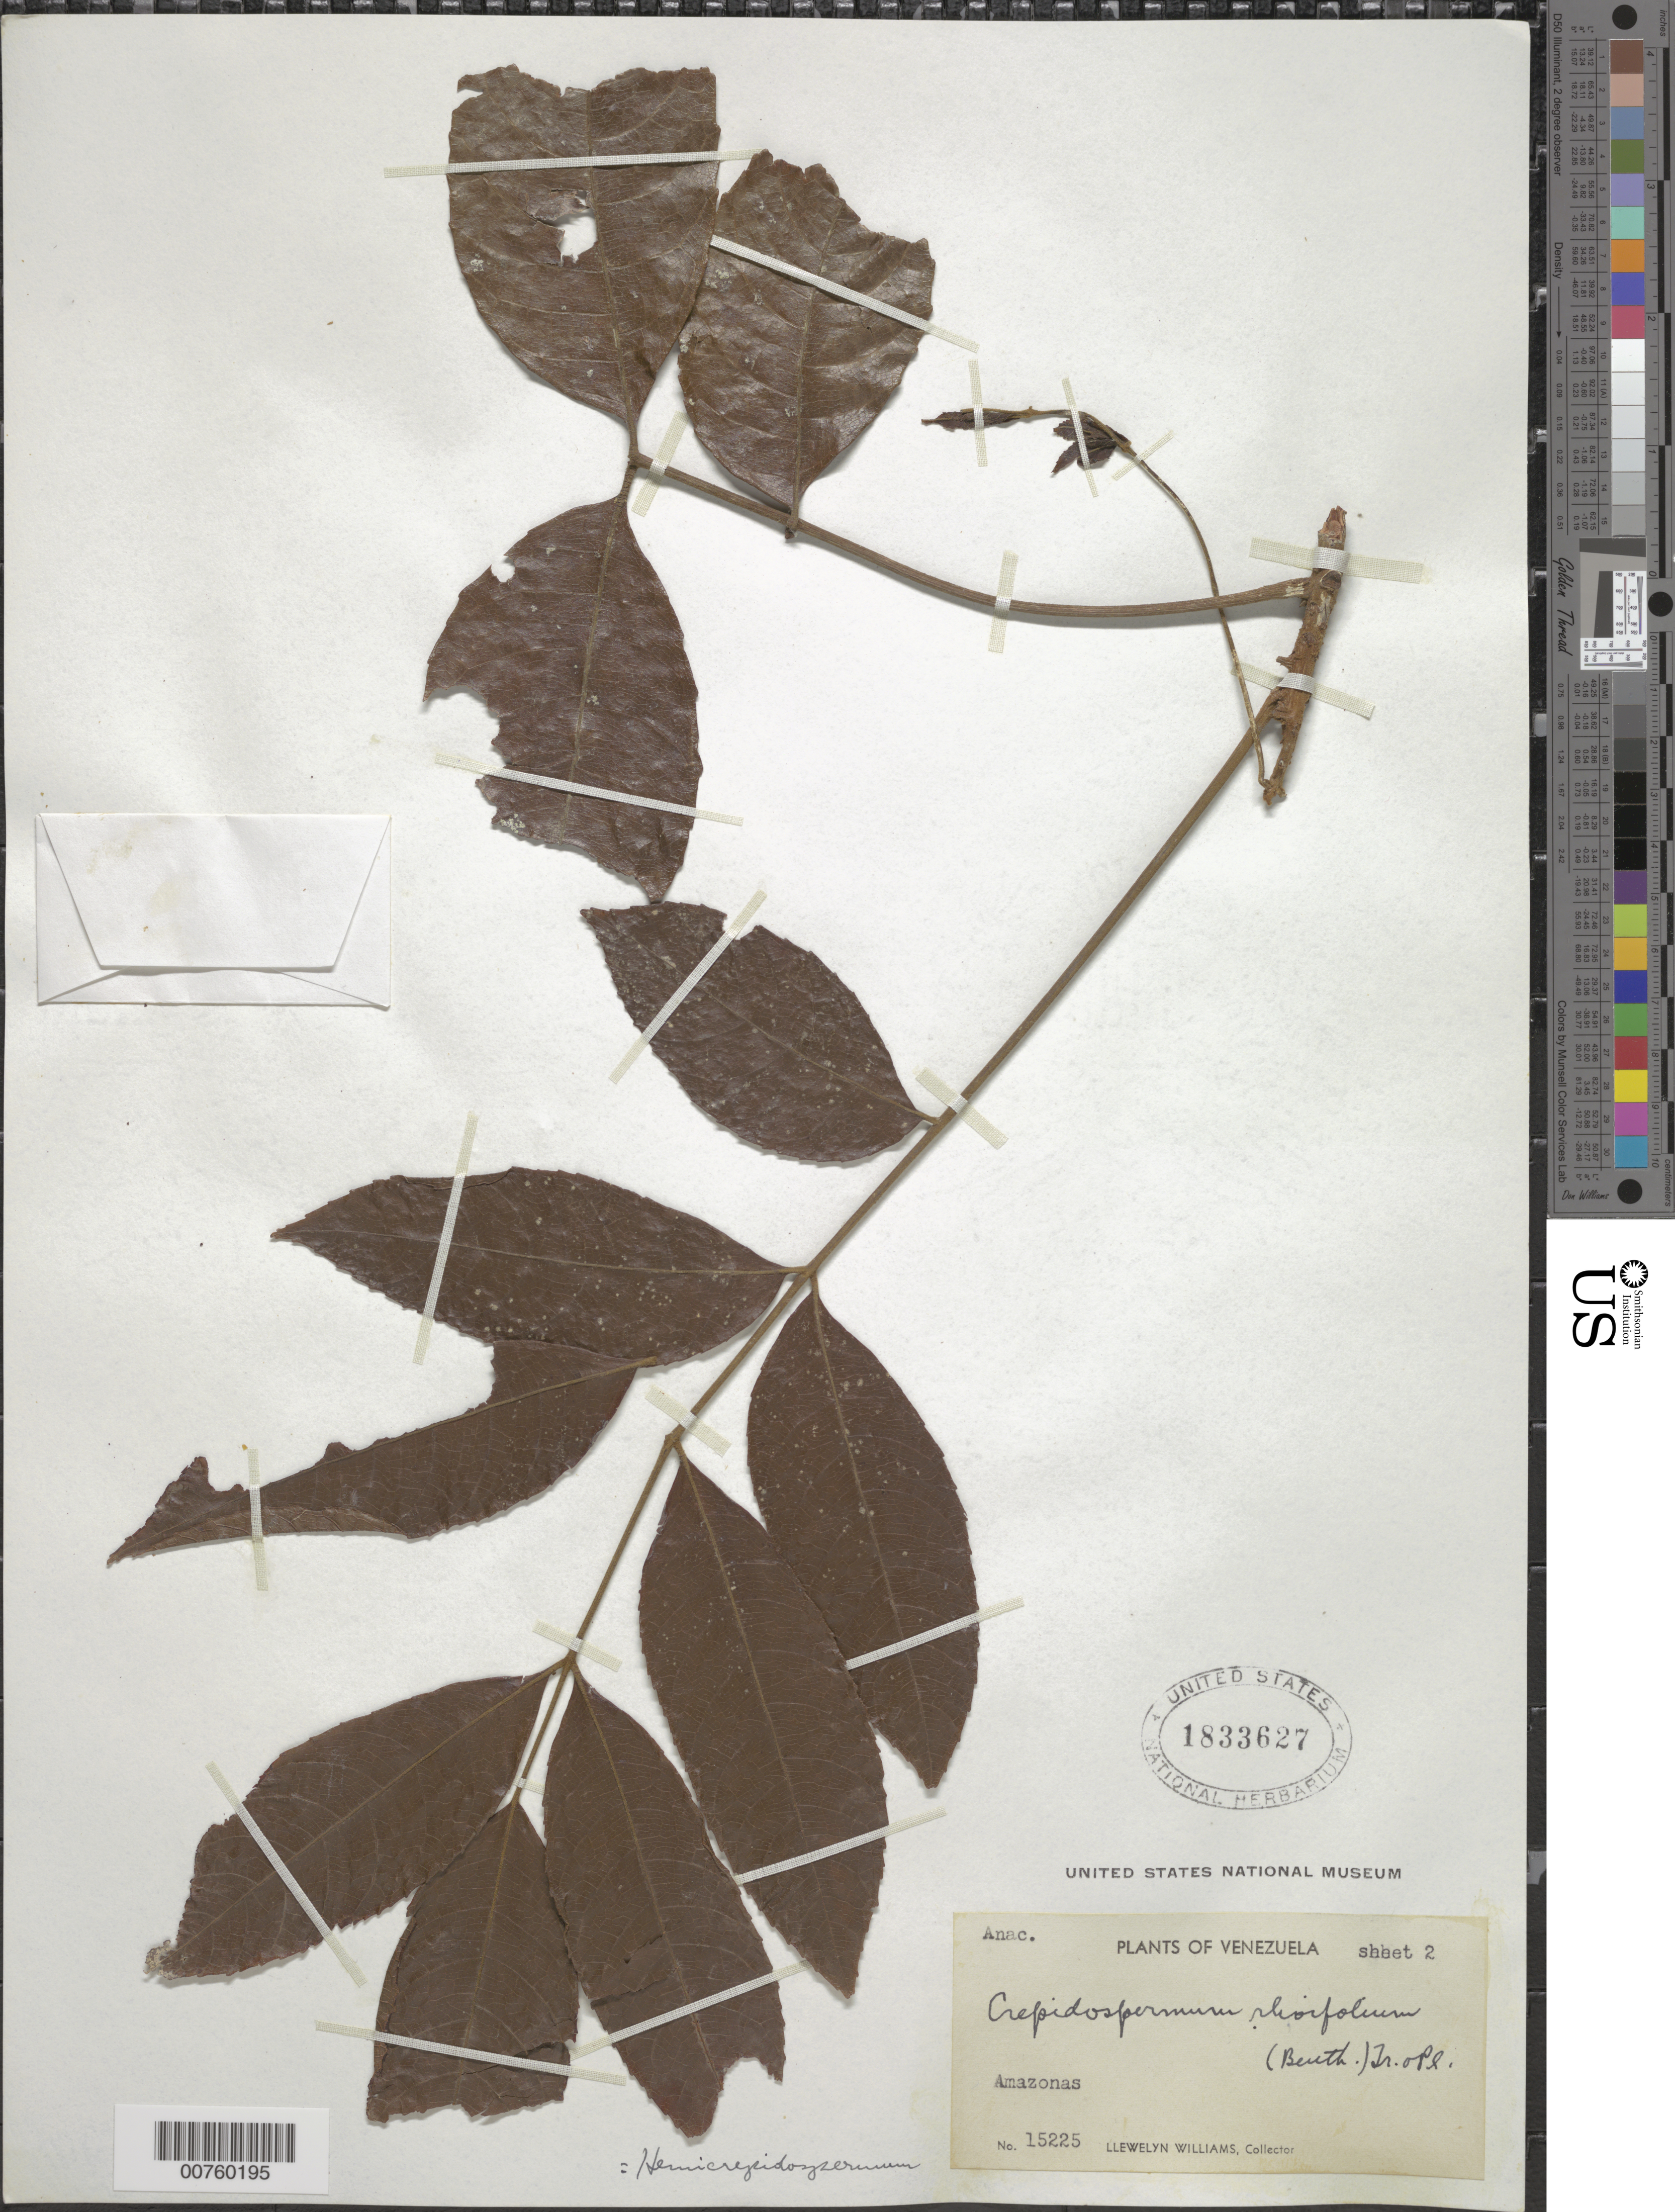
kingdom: Plantae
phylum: Tracheophyta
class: Magnoliopsida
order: Sapindales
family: Burseraceae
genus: Protium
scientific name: Protium rhoifolium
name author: (Benth.) Byng & Christenh.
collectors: Ll. Williams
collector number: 15225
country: Venezuela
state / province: Amazonas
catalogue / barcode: US 1833627